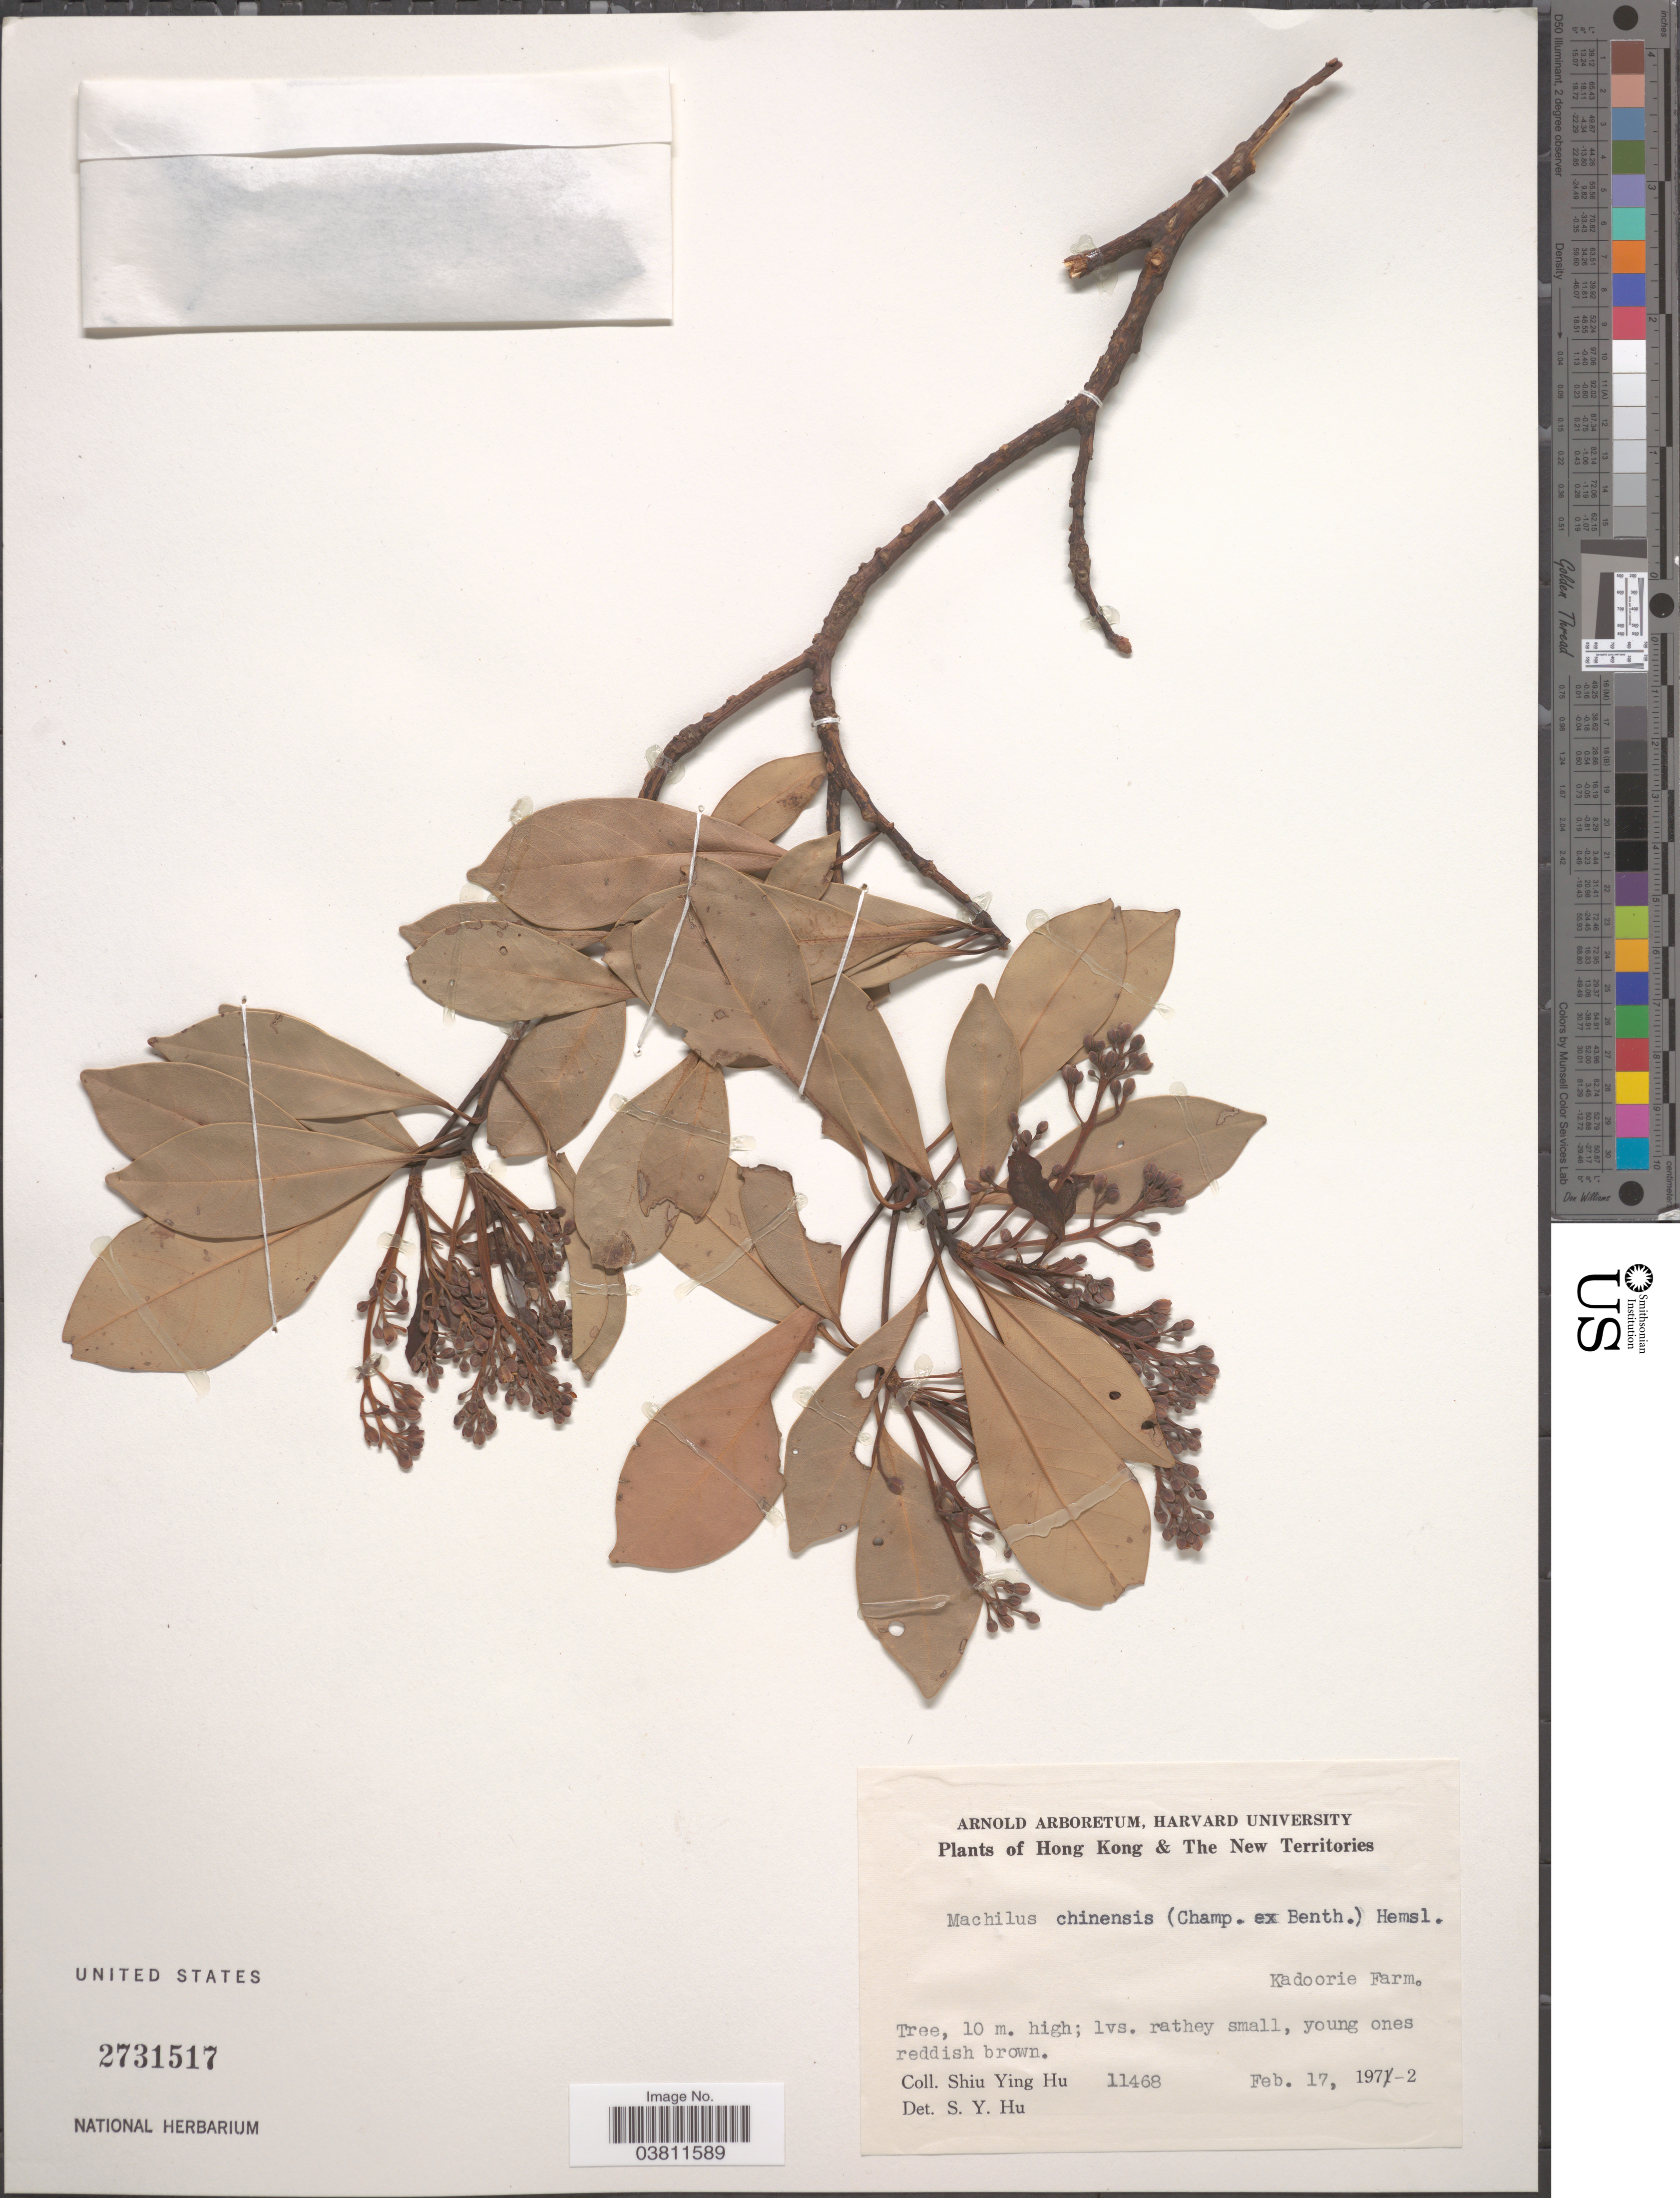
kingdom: Plantae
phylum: Tracheophyta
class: Magnoliopsida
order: Laurales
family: Lauraceae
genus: Machilus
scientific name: Machilus chinensis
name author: (Benth.) Hemsl.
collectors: S. Y. Hu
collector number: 11468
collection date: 1972-02-17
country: China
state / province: Hong Kong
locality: The New Territories. Kadoorie Farm.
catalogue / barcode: US 2731517